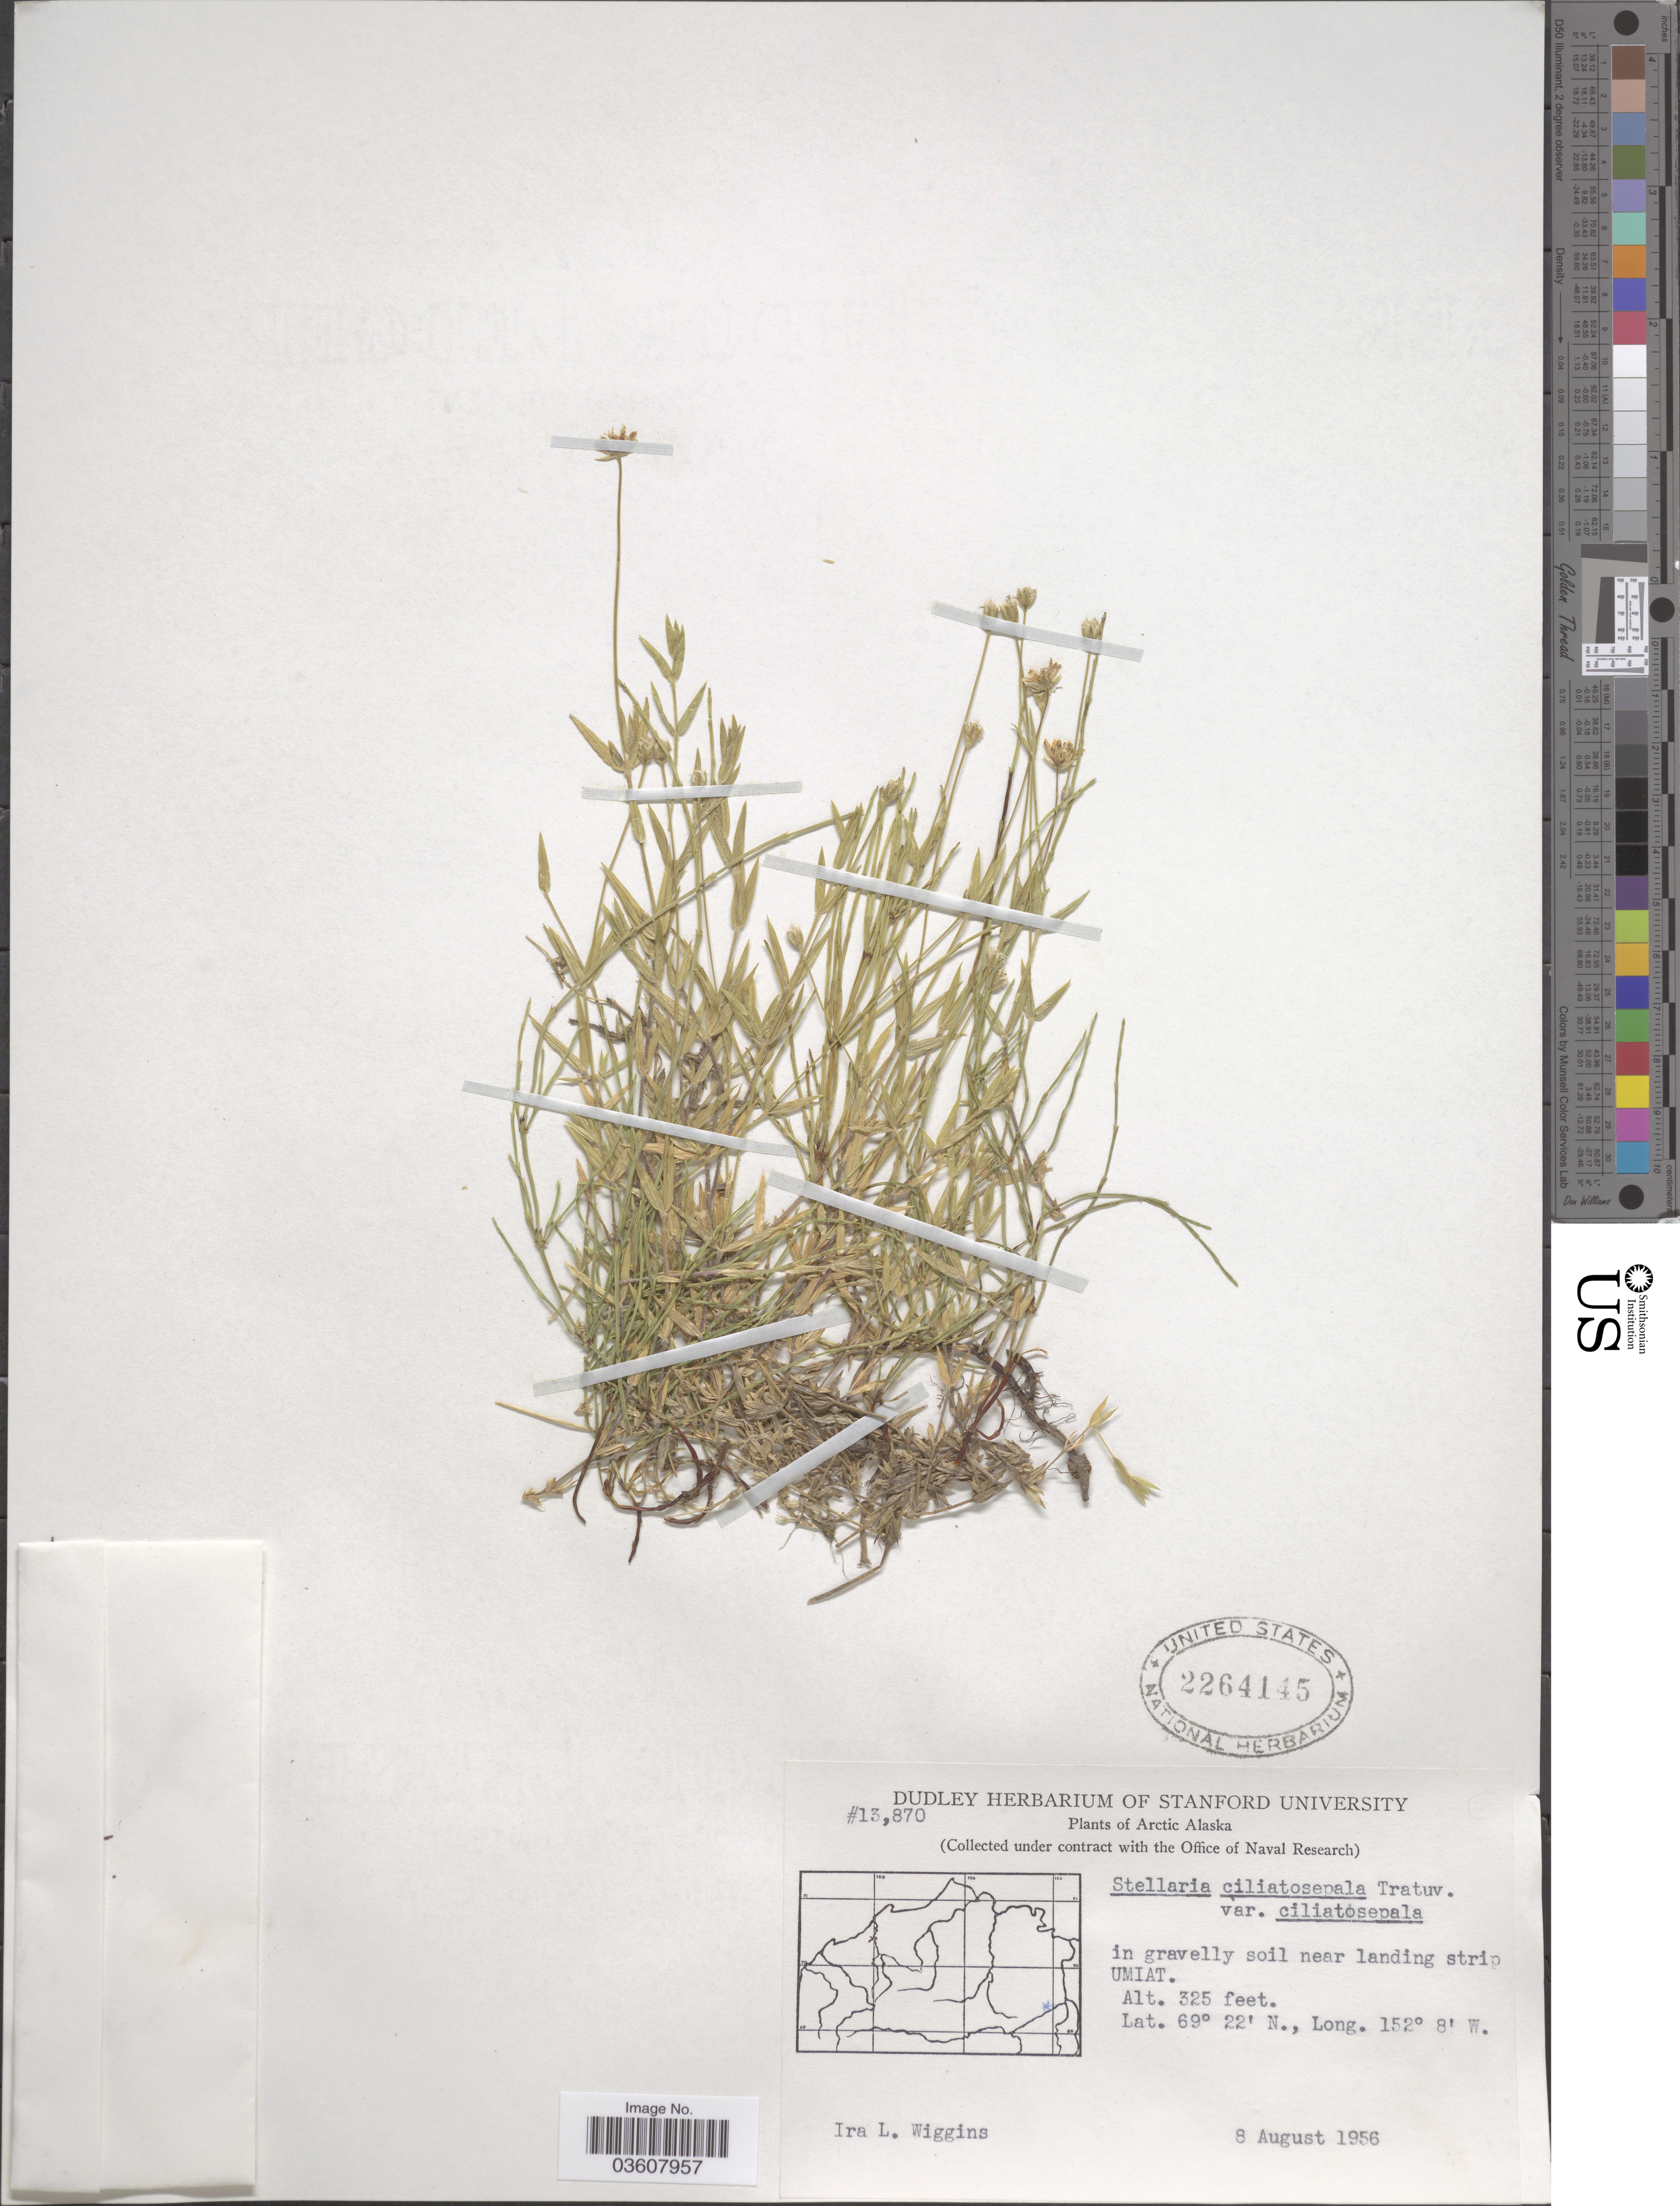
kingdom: Plantae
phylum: Tracheophyta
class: Magnoliopsida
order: Caryophyllales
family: Caryophyllaceae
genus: Stellaria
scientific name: Stellaria ciliatosepala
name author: Trautv.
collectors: I. L. Wiggins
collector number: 13870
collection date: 1956-08-08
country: United States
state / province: Alaska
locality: Arctic Alaska, in gravelly soil near landing strip Umiat.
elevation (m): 99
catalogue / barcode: US 2264145